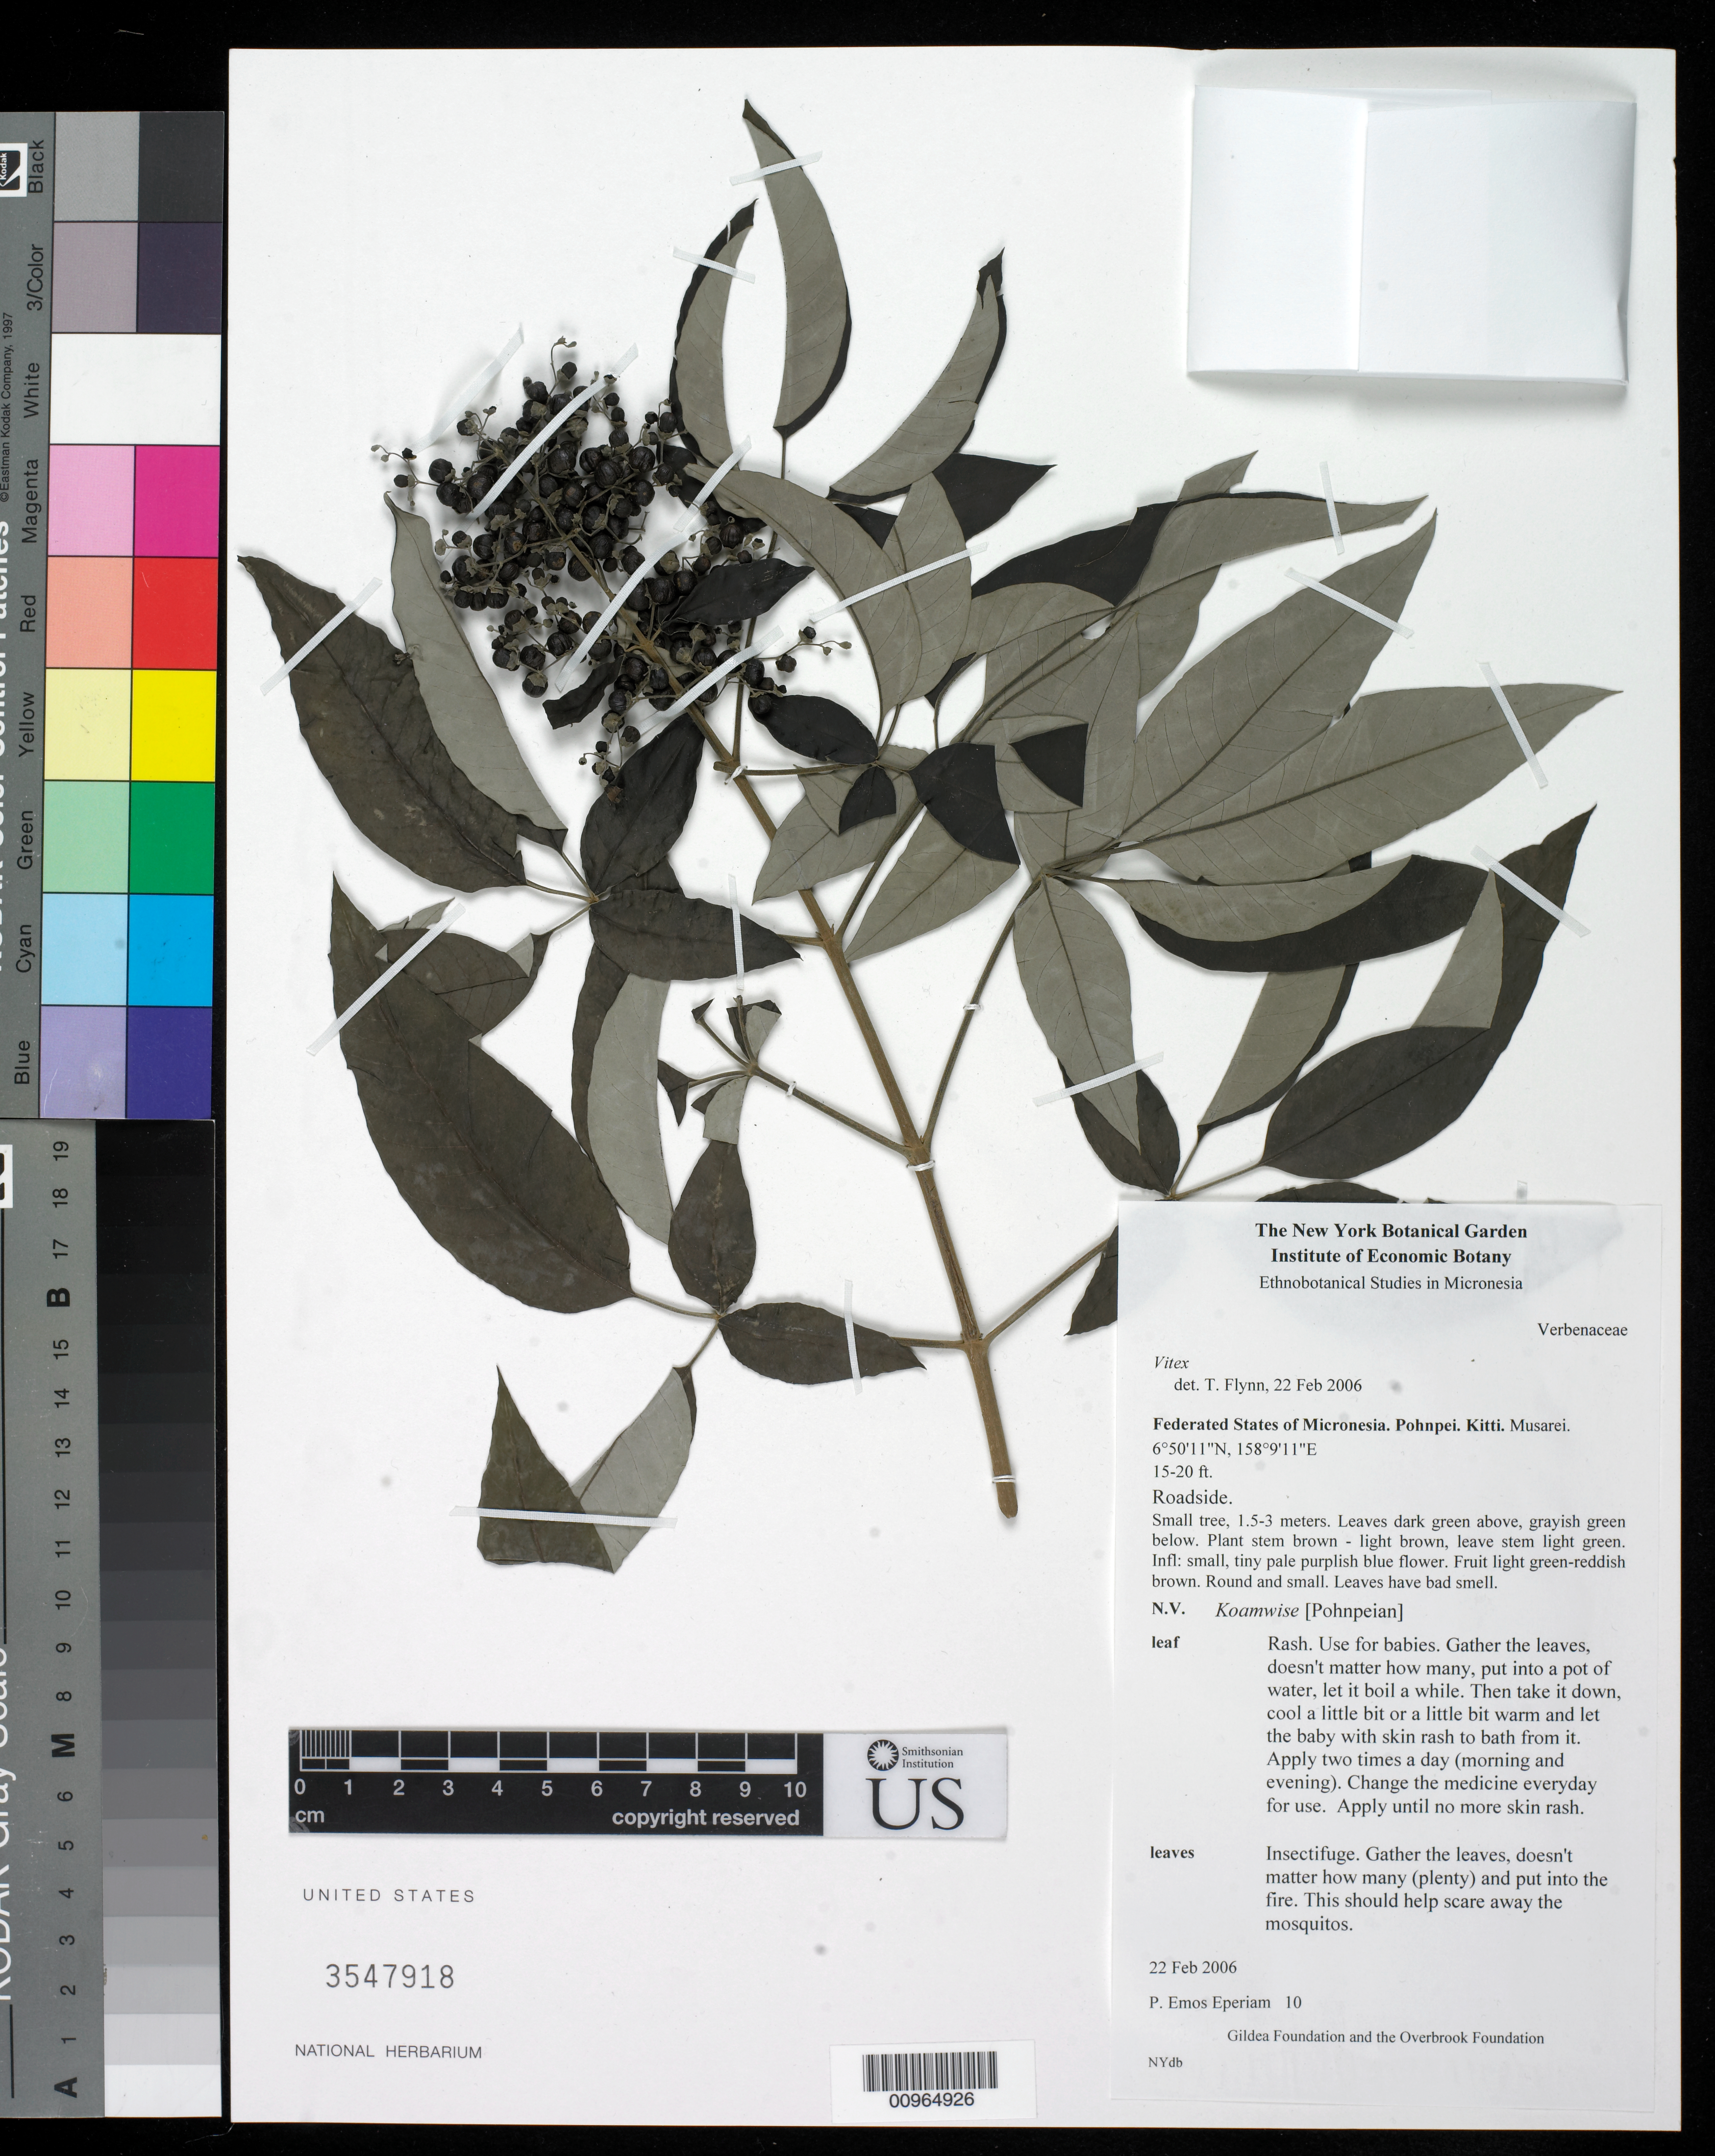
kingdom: Plantae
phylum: Tracheophyta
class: Magnoliopsida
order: Lamiales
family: Lamiaceae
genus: Vitex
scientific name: Vitex sp.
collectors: P. Eperiam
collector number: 10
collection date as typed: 22 Feb 2006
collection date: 2006-02-22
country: Micronesia, Federated States of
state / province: Pohnpei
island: Pohnpei [Ponape]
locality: Kitti. Musarei. Roadside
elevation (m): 5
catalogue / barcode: US 3547918